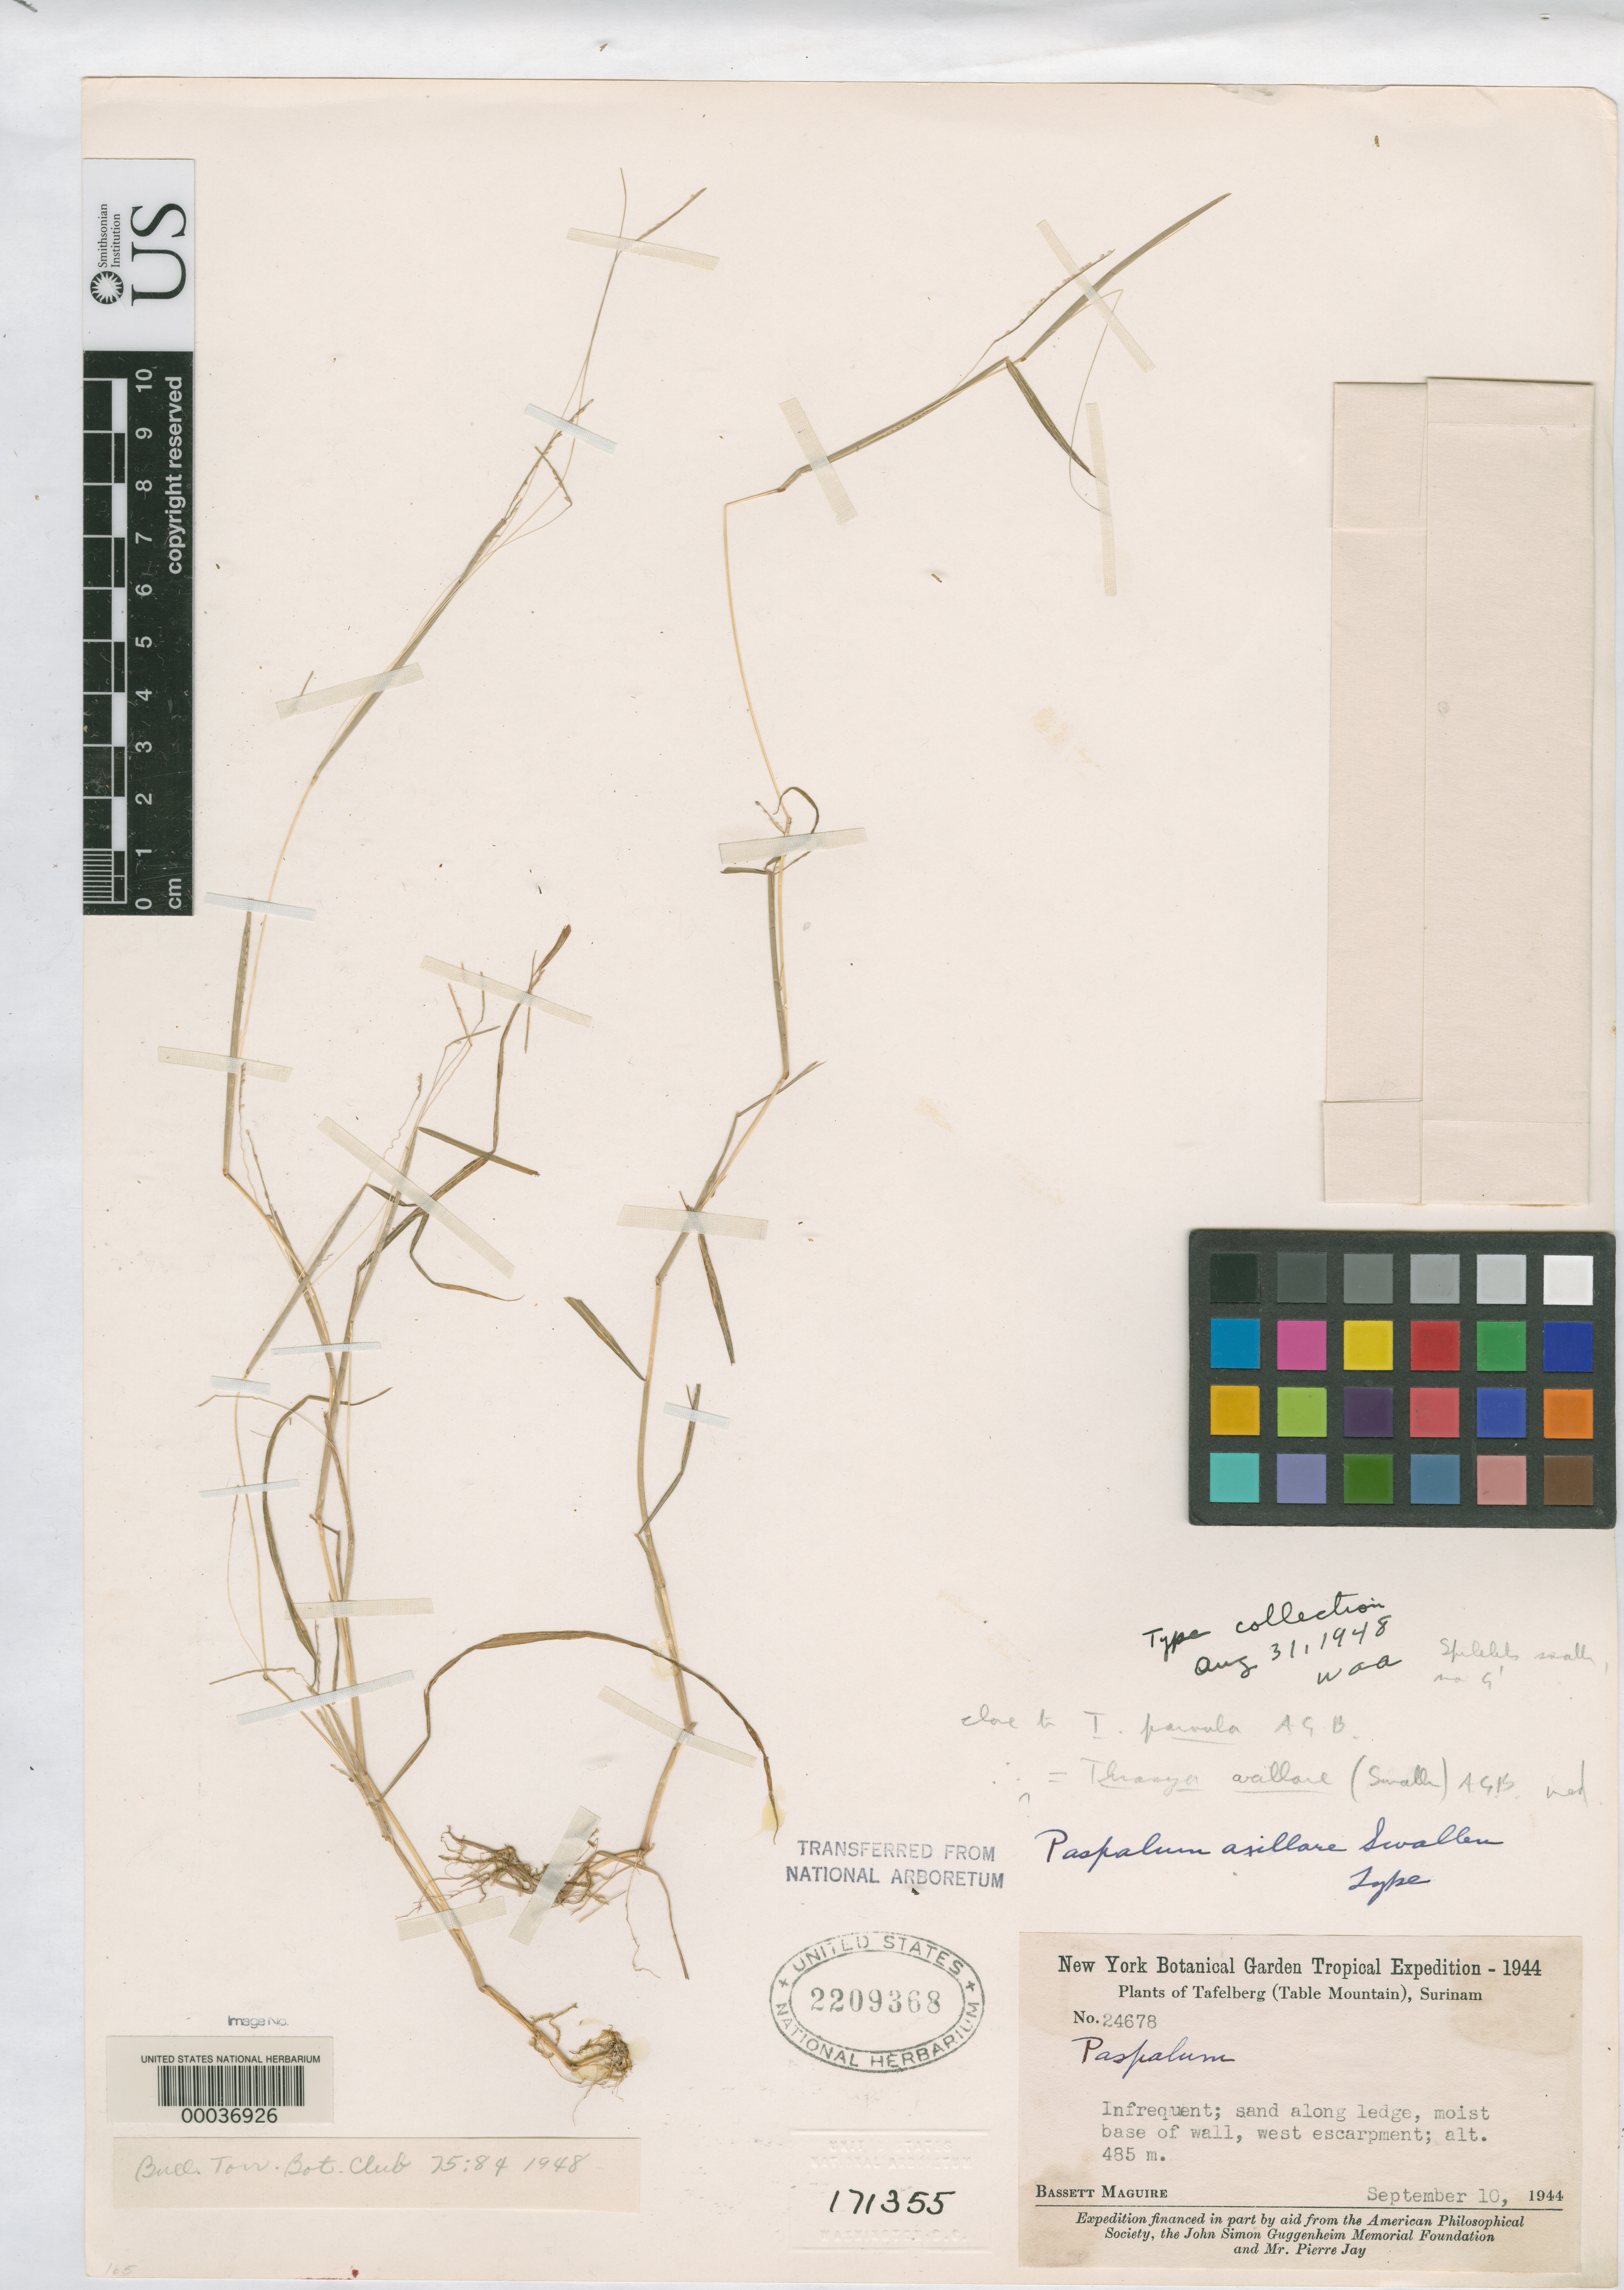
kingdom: Plantae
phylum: Tracheophyta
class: Liliopsida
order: Poales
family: Poaceae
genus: Paspalum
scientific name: Paspalum axillare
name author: Swallen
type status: Holotype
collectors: B. Maguire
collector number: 24678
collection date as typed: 10 Sep 1944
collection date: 1944-09-10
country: Suriname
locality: Tafelberg.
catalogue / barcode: US 2209368